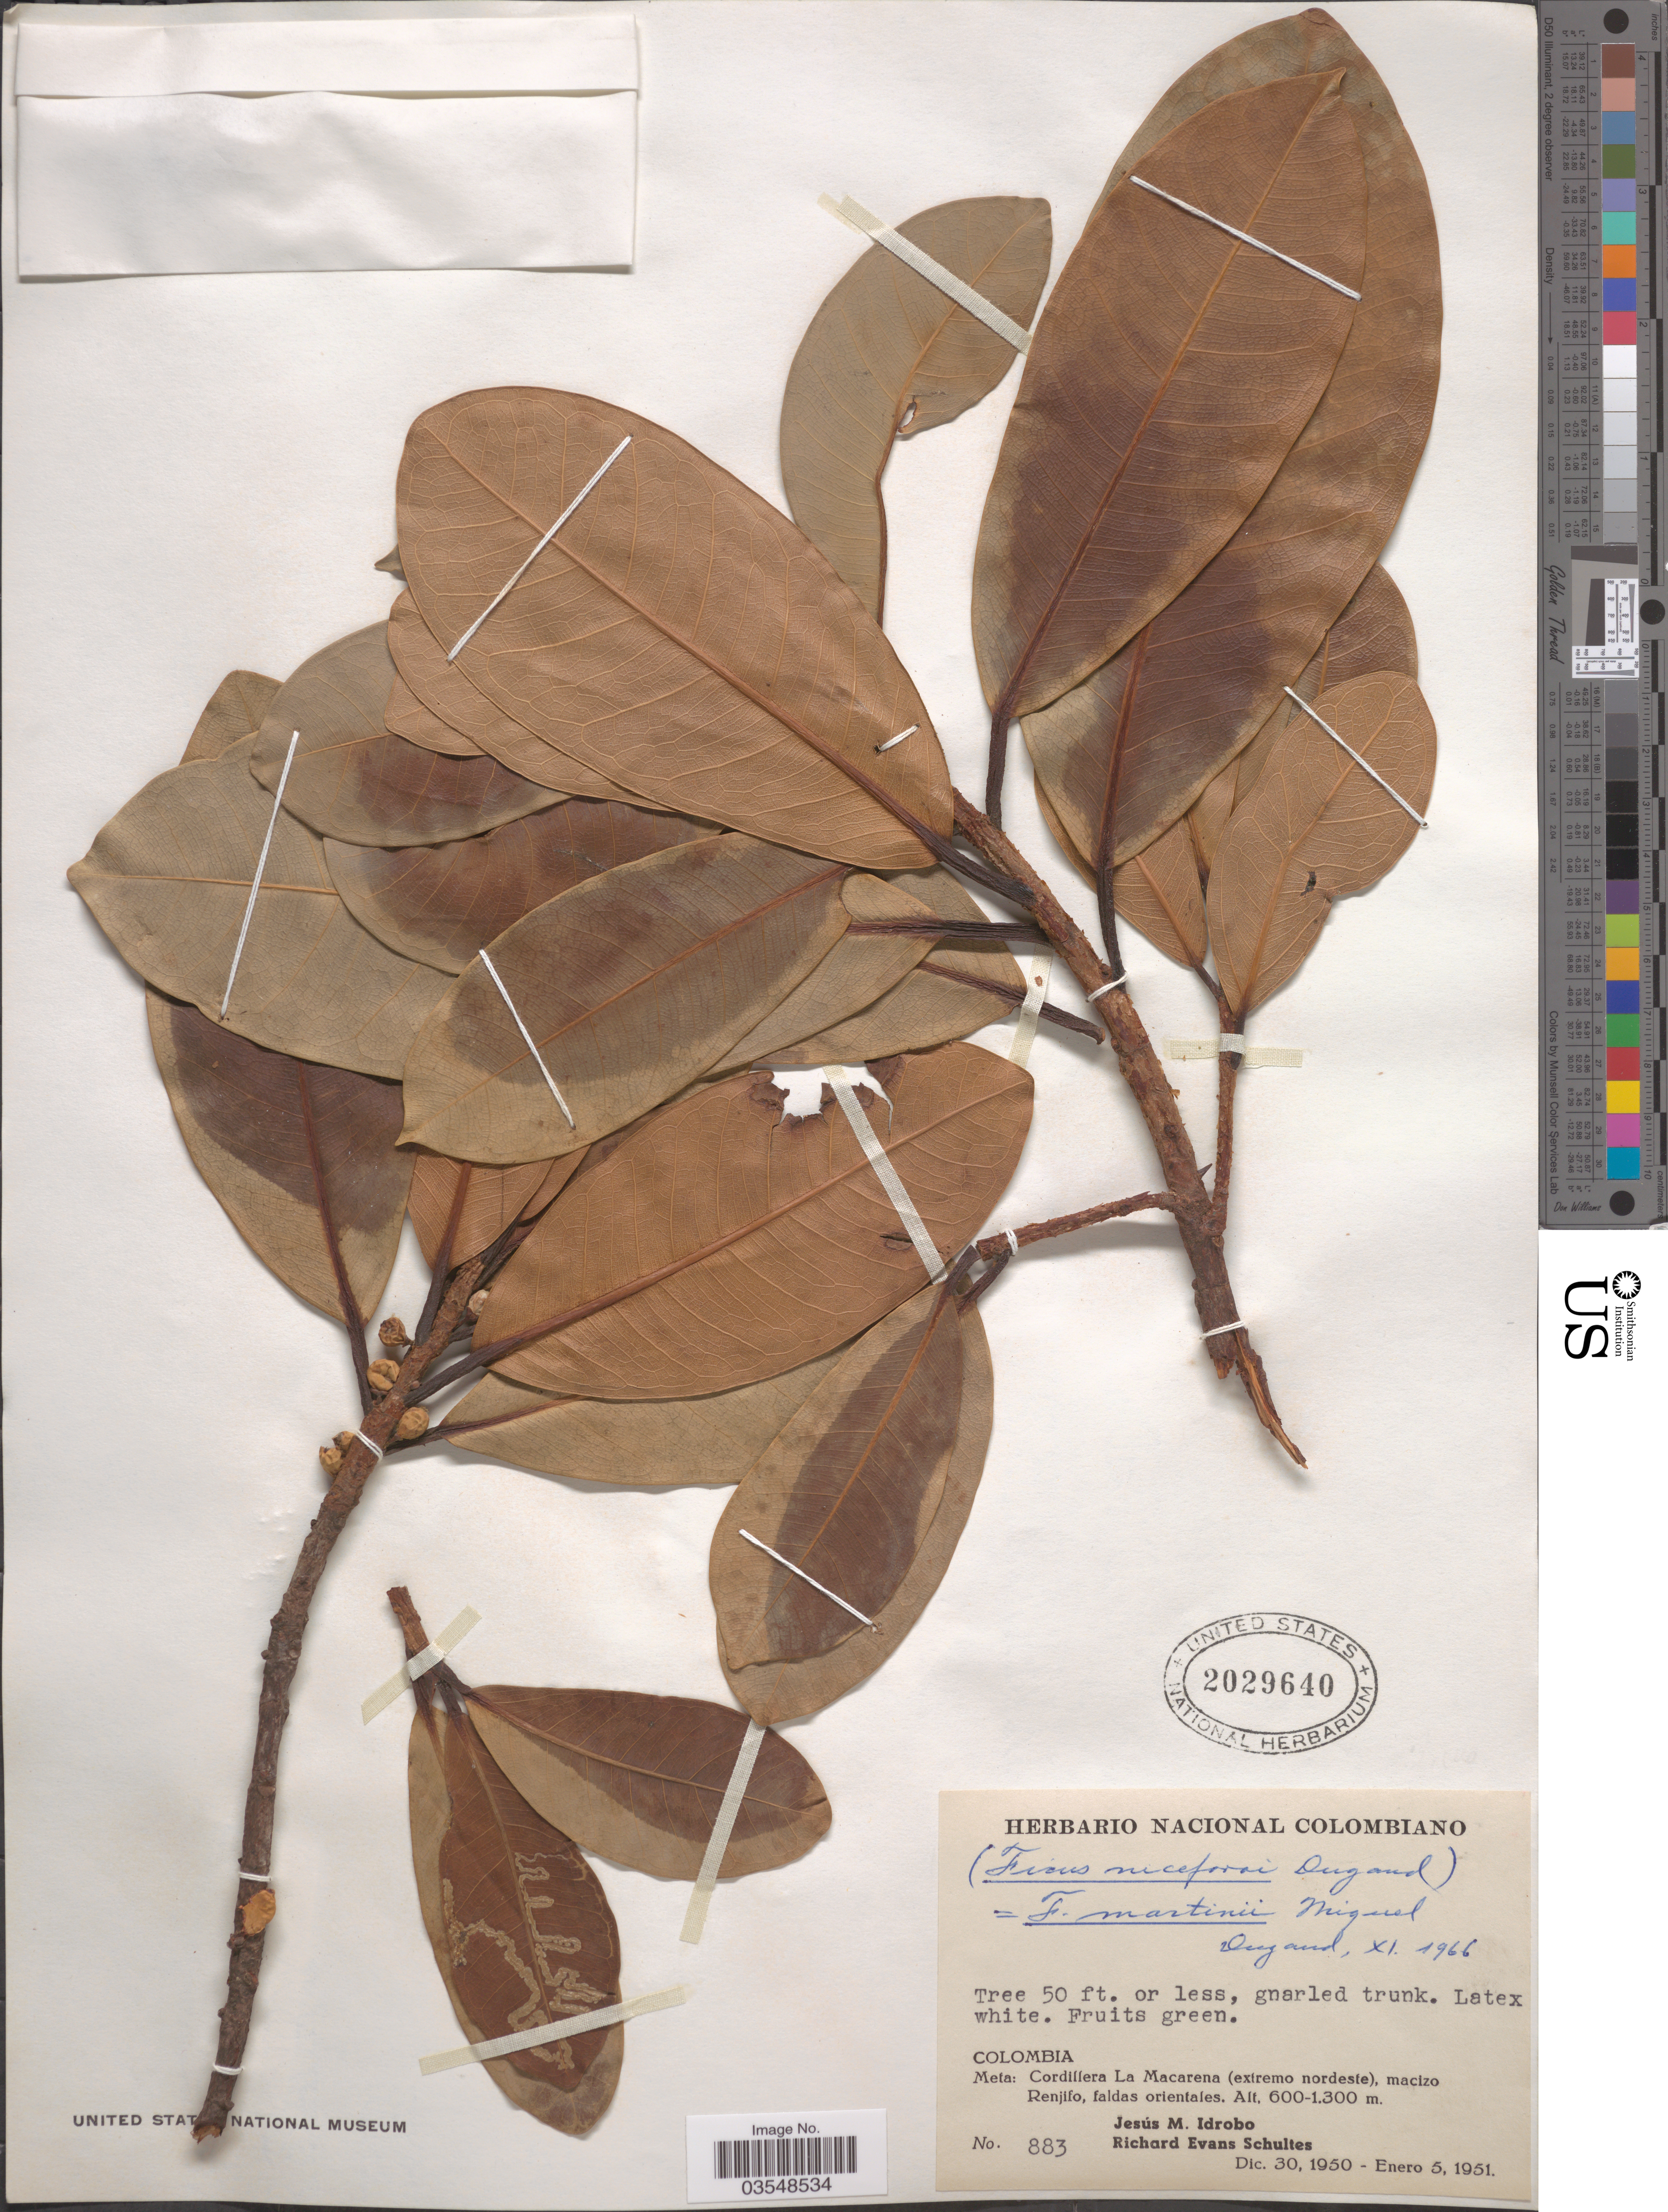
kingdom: Plantae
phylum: Tracheophyta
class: Magnoliopsida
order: Rosales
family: Moraceae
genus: Ficus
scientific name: Ficus guianensis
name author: Desv. ex Ham.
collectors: J. M. Idrobo & R. E. Schultes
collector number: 883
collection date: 1950-12-30/1951-01-05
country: Colombia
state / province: Meta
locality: Cordillera La Macarena (extremo nordeste), macizo Renjifo, fadas orientales.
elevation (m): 600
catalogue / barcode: US 2029640